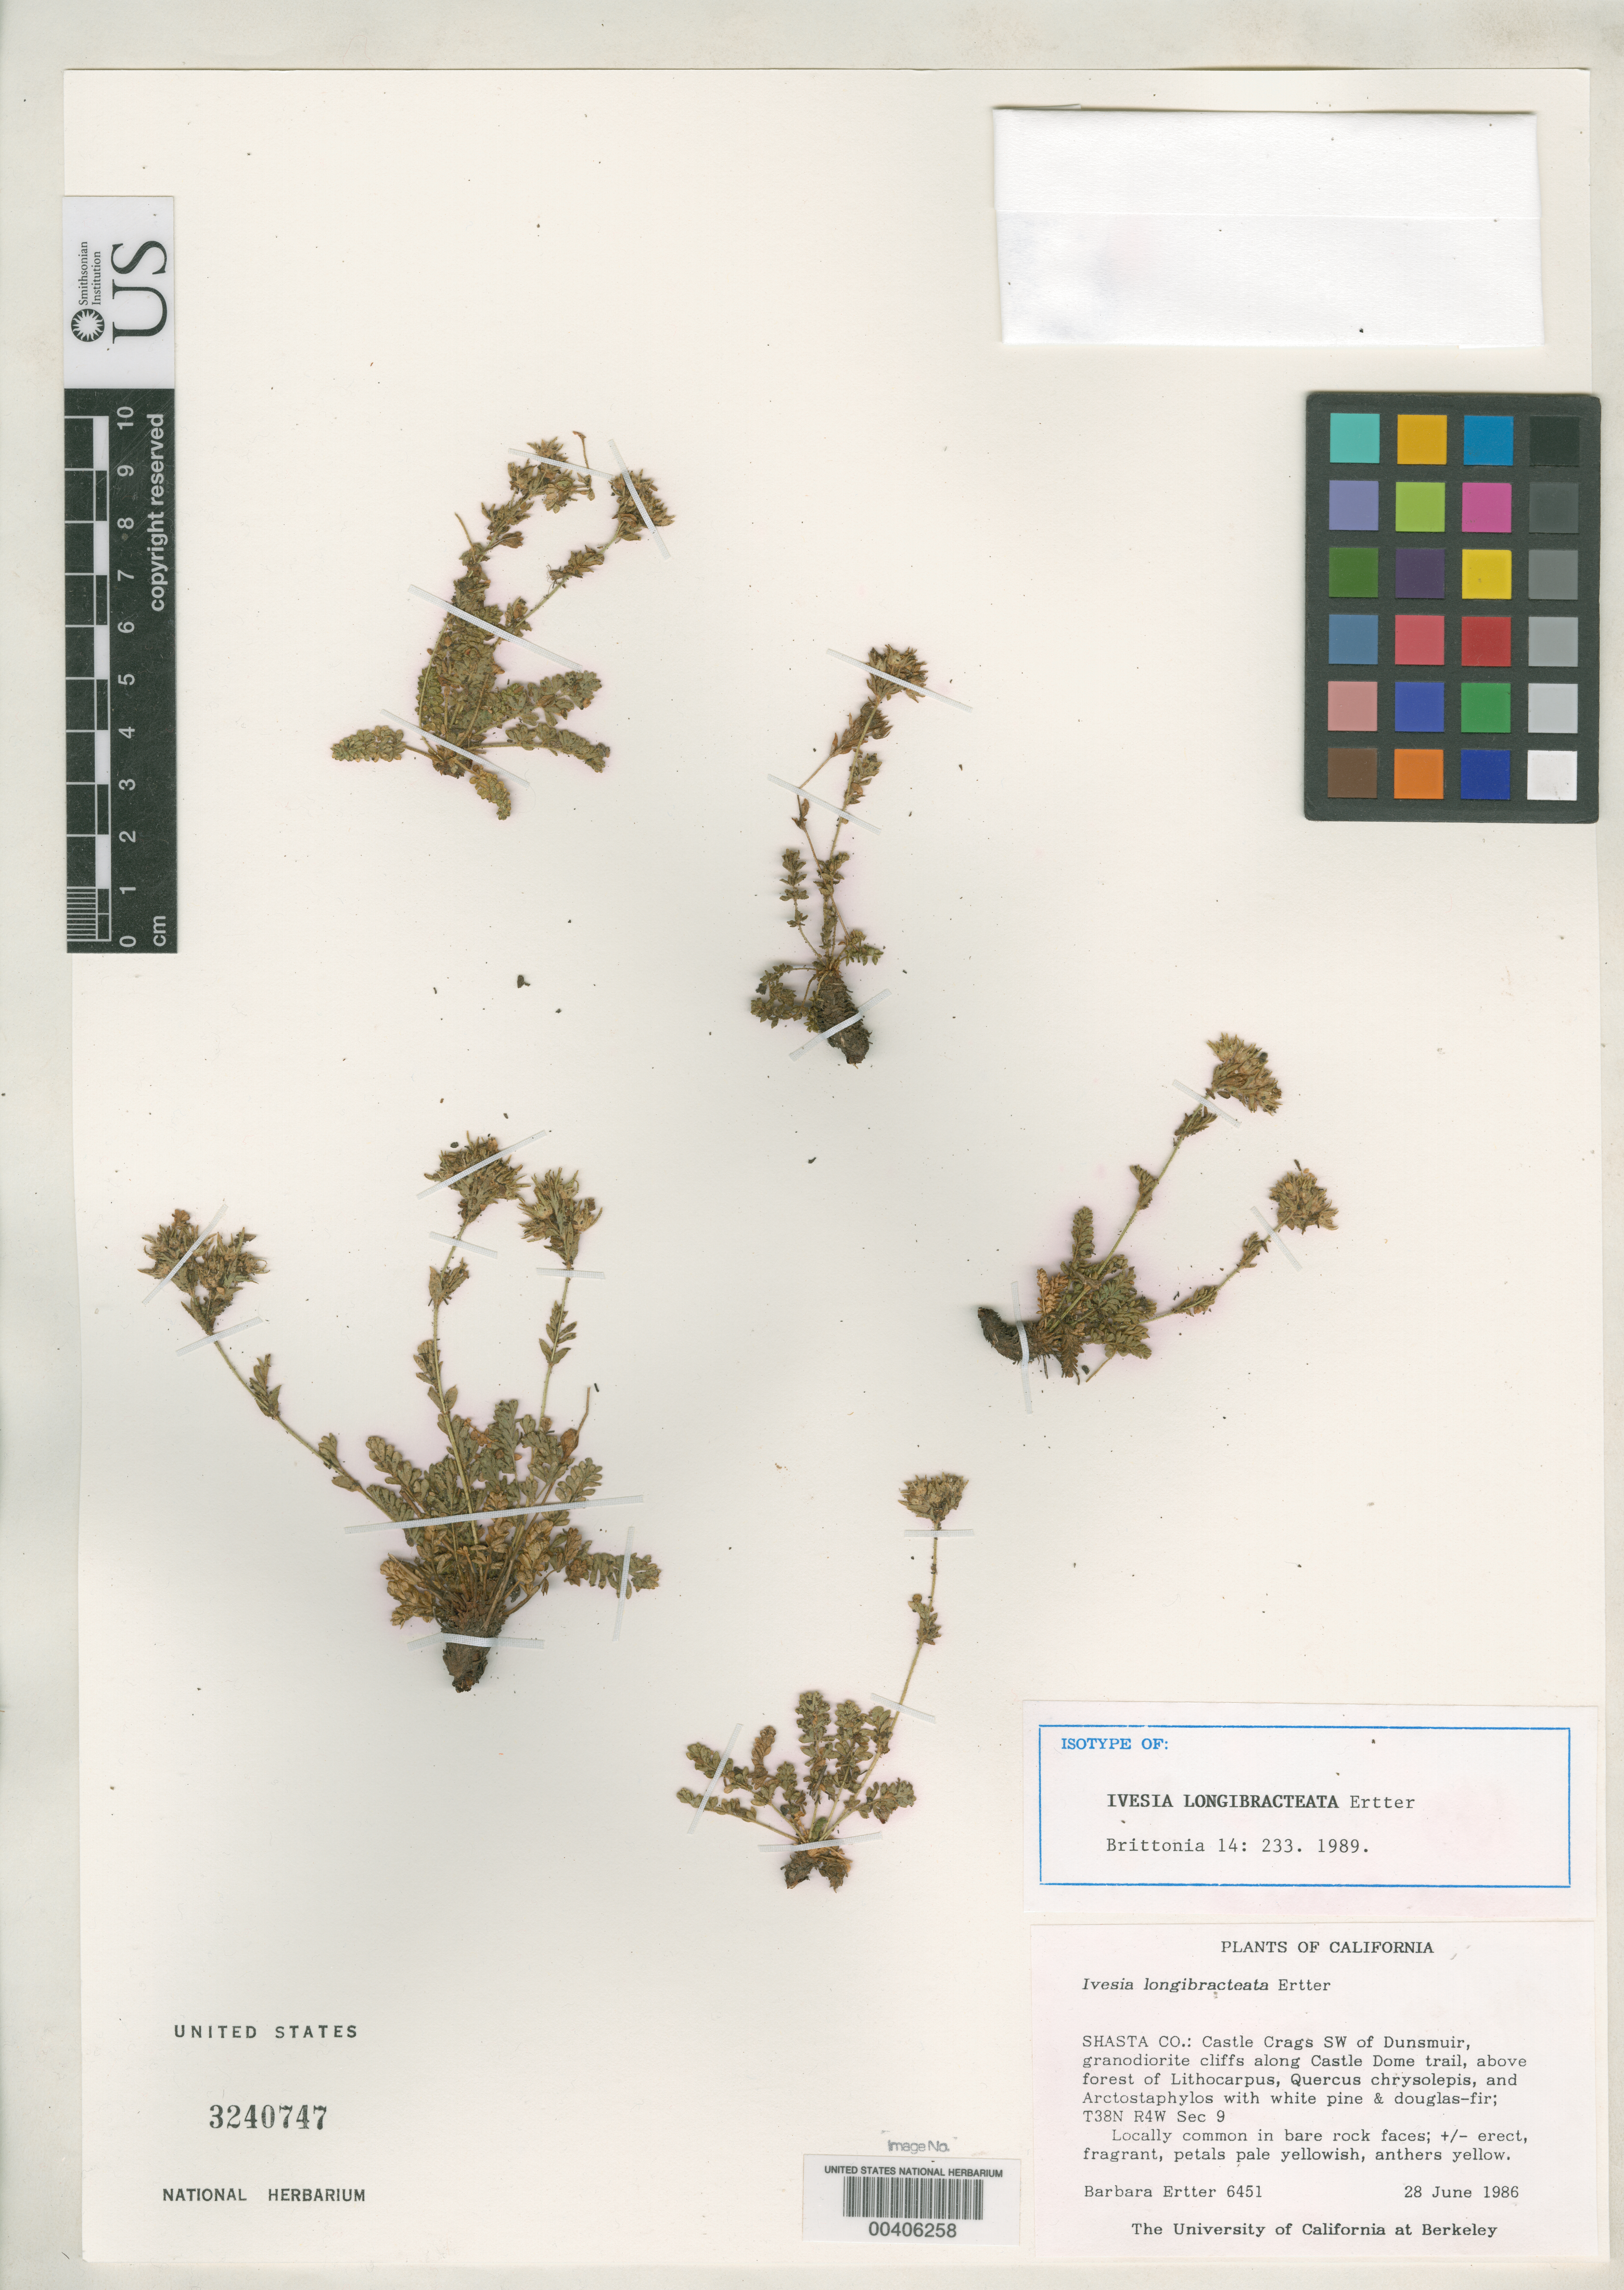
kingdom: Plantae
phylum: Tracheophyta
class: Magnoliopsida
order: Rosales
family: Rosaceae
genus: Ivesia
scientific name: Ivesia longibracteata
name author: Ertter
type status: Isotype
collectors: B. Ertter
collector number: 6451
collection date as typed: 28 Jun 1986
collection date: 1986-06-28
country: United States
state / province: California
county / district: Shasta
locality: Castle crags sw of Dunsmuir, granodiorite cliffs along castle dome trail.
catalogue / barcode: US 3240747